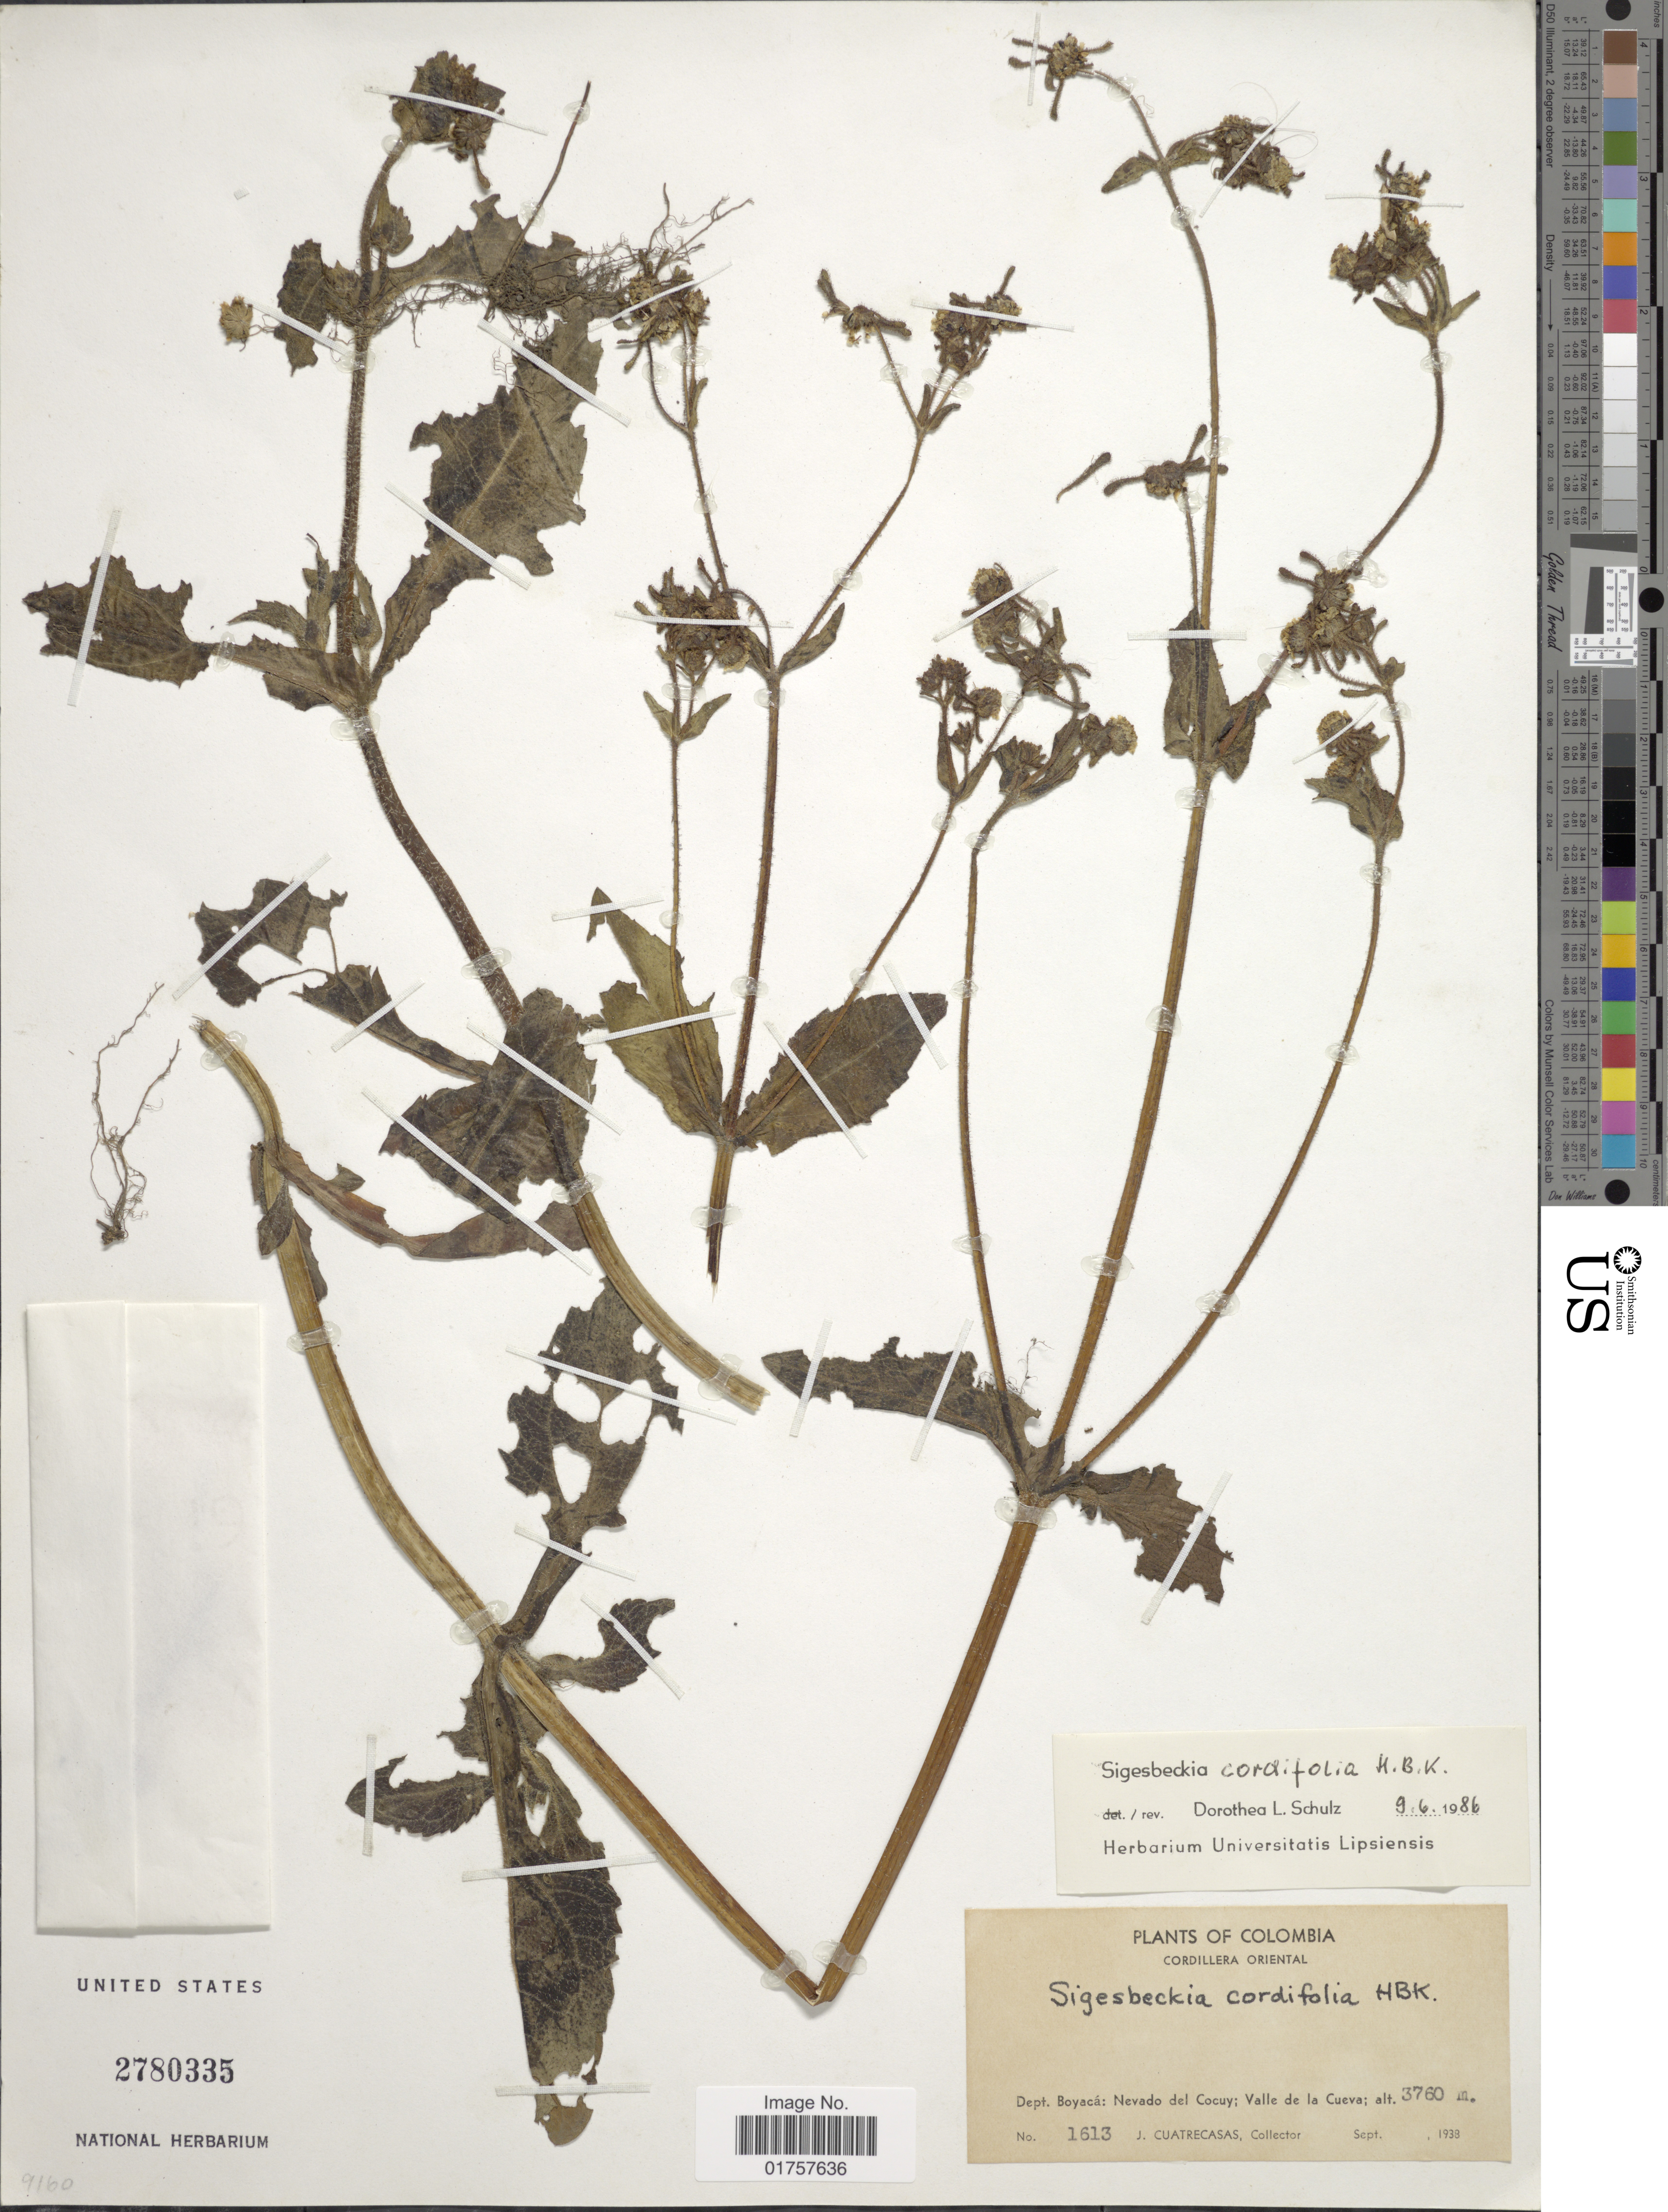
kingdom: Plantae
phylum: Tracheophyta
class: Magnoliopsida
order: Asterales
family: Asteraceae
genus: Sigesbeckia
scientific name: Sigesbeckia cordifolia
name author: Kunth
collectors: J. Cuatrecasas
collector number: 1613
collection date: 1938-09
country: Colombia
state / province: Boyacá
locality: Cordillera Oriental. Nevado del Cocuy; Valle de la Cueva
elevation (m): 3760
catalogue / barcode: US 2780335